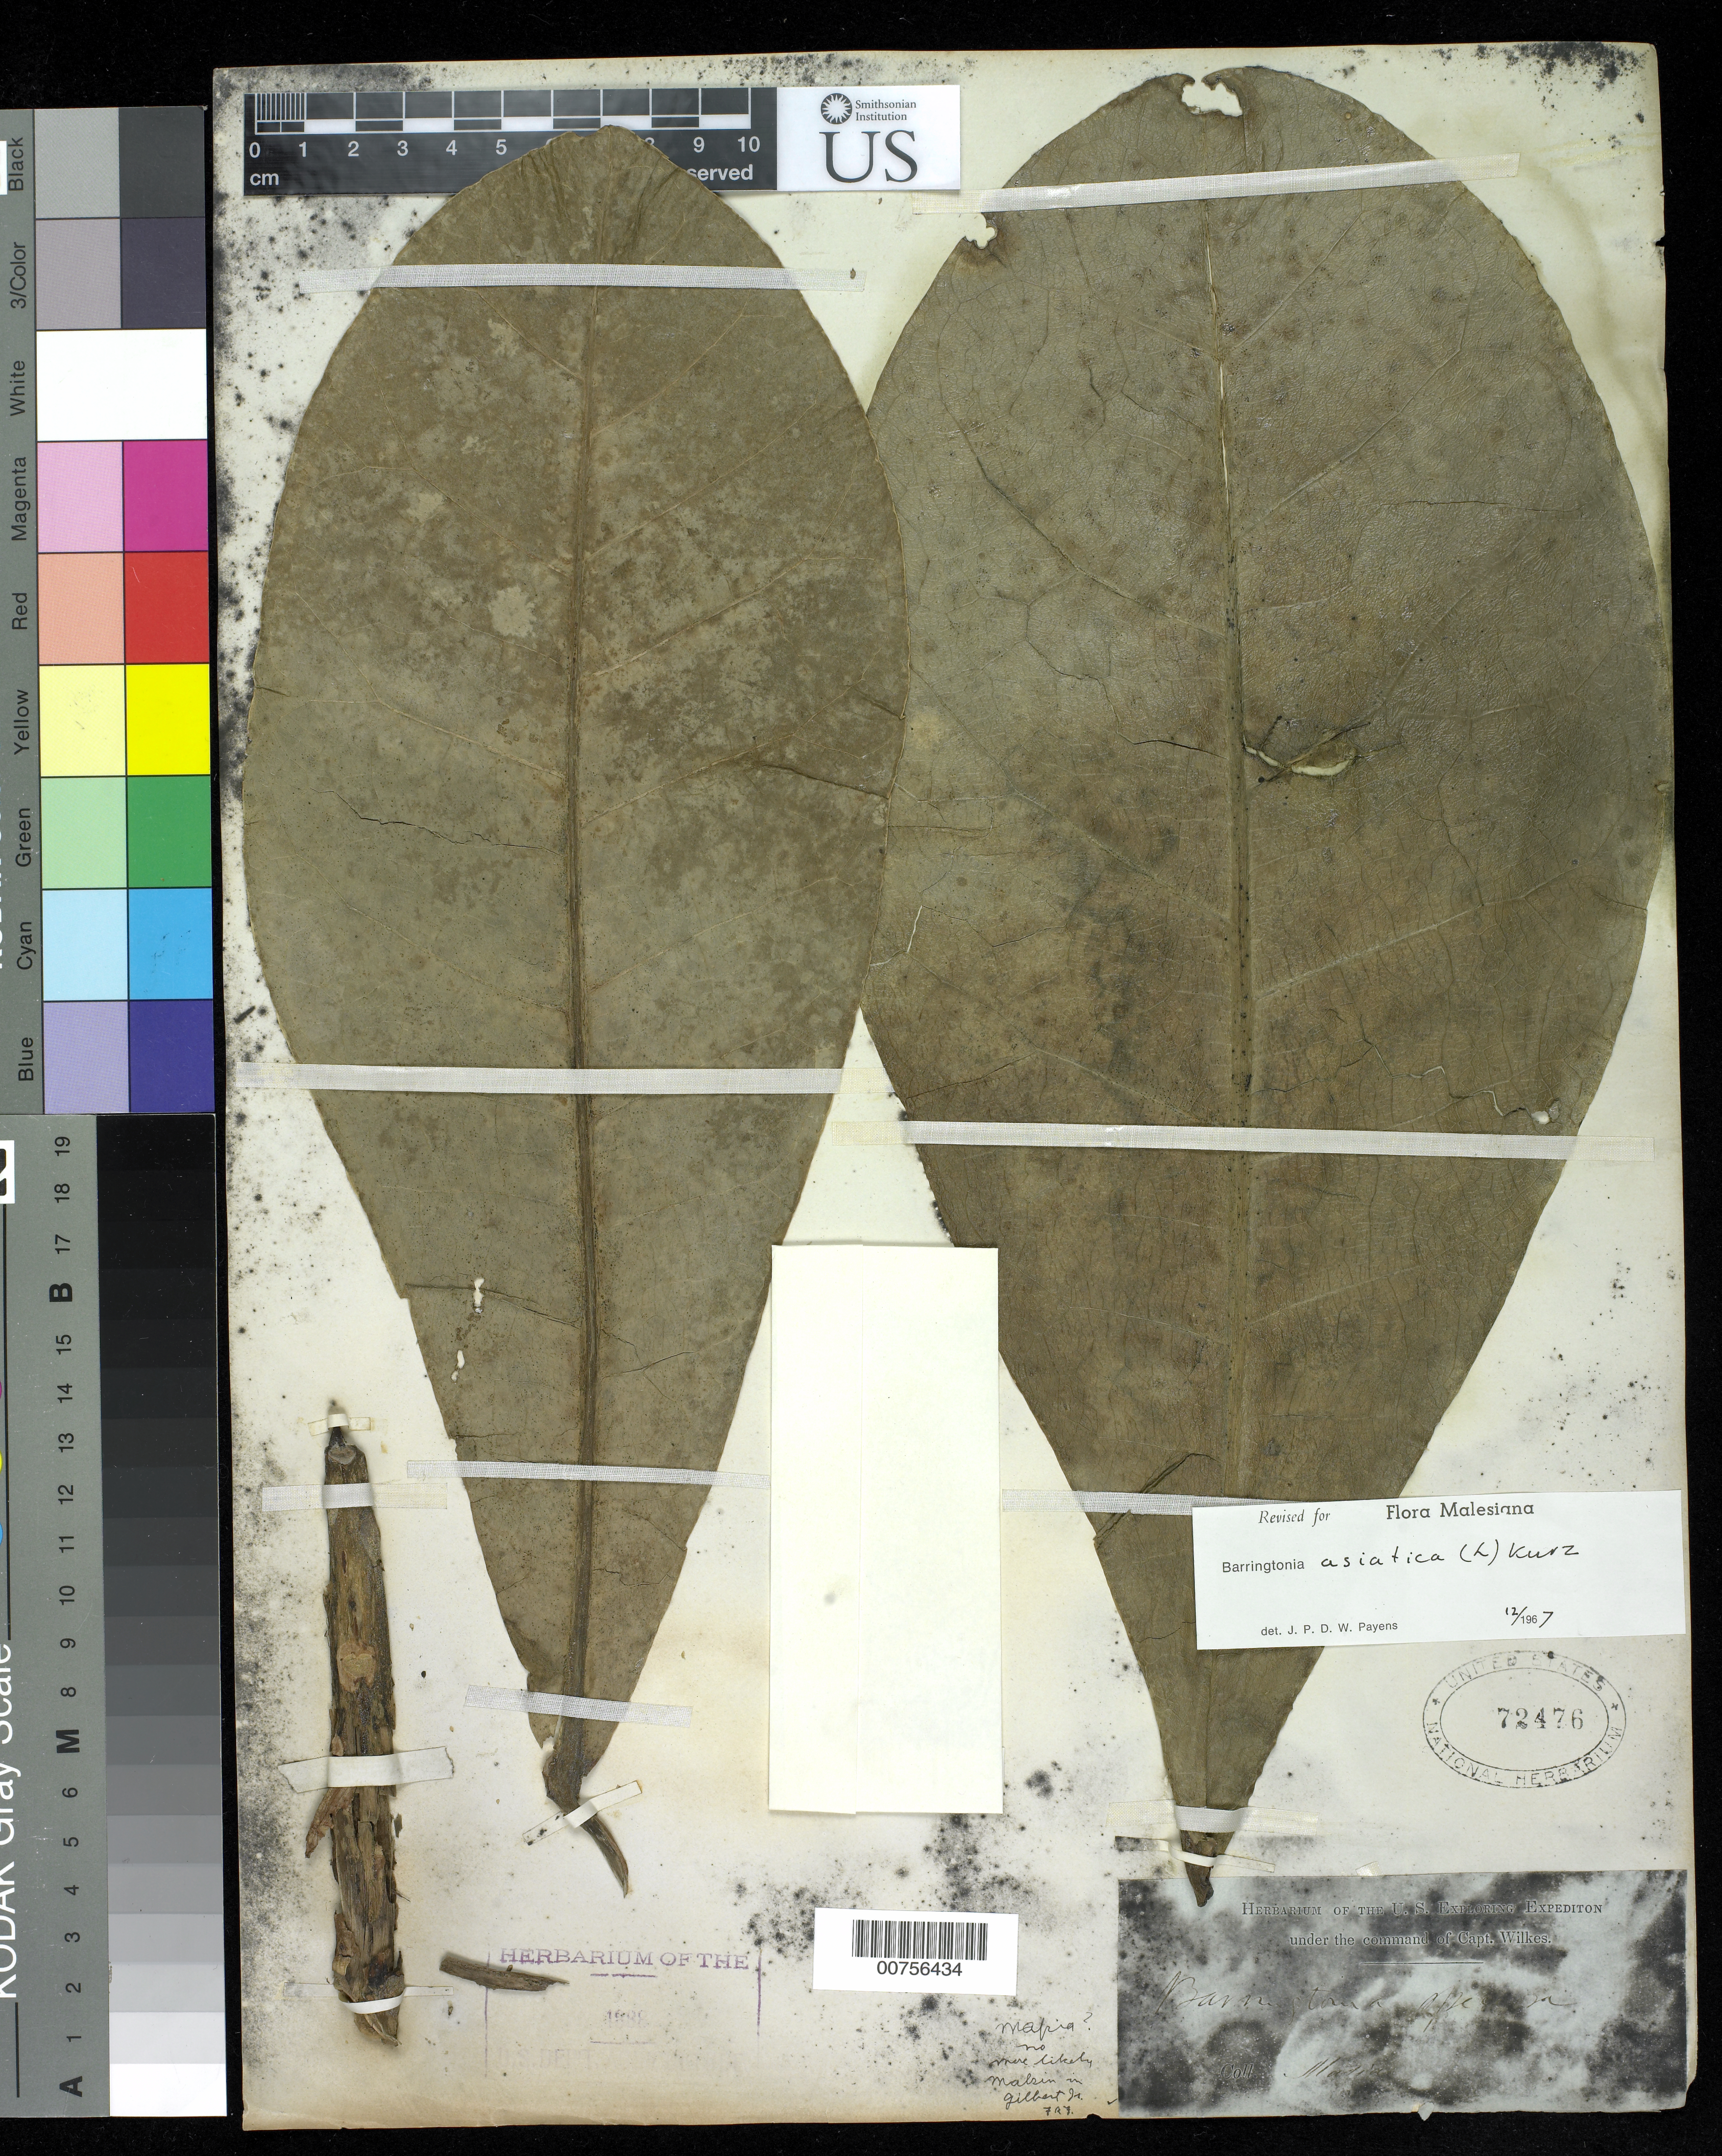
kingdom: Plantae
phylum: Tracheophyta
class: Magnoliopsida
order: Ericales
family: Lecythidaceae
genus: Barringtonia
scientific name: Barringtonia asiatica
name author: (L.) Kurz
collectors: Wilkes Explor. Exped.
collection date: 1838/1842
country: French Polynesia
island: Tahiti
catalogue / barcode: US 72476